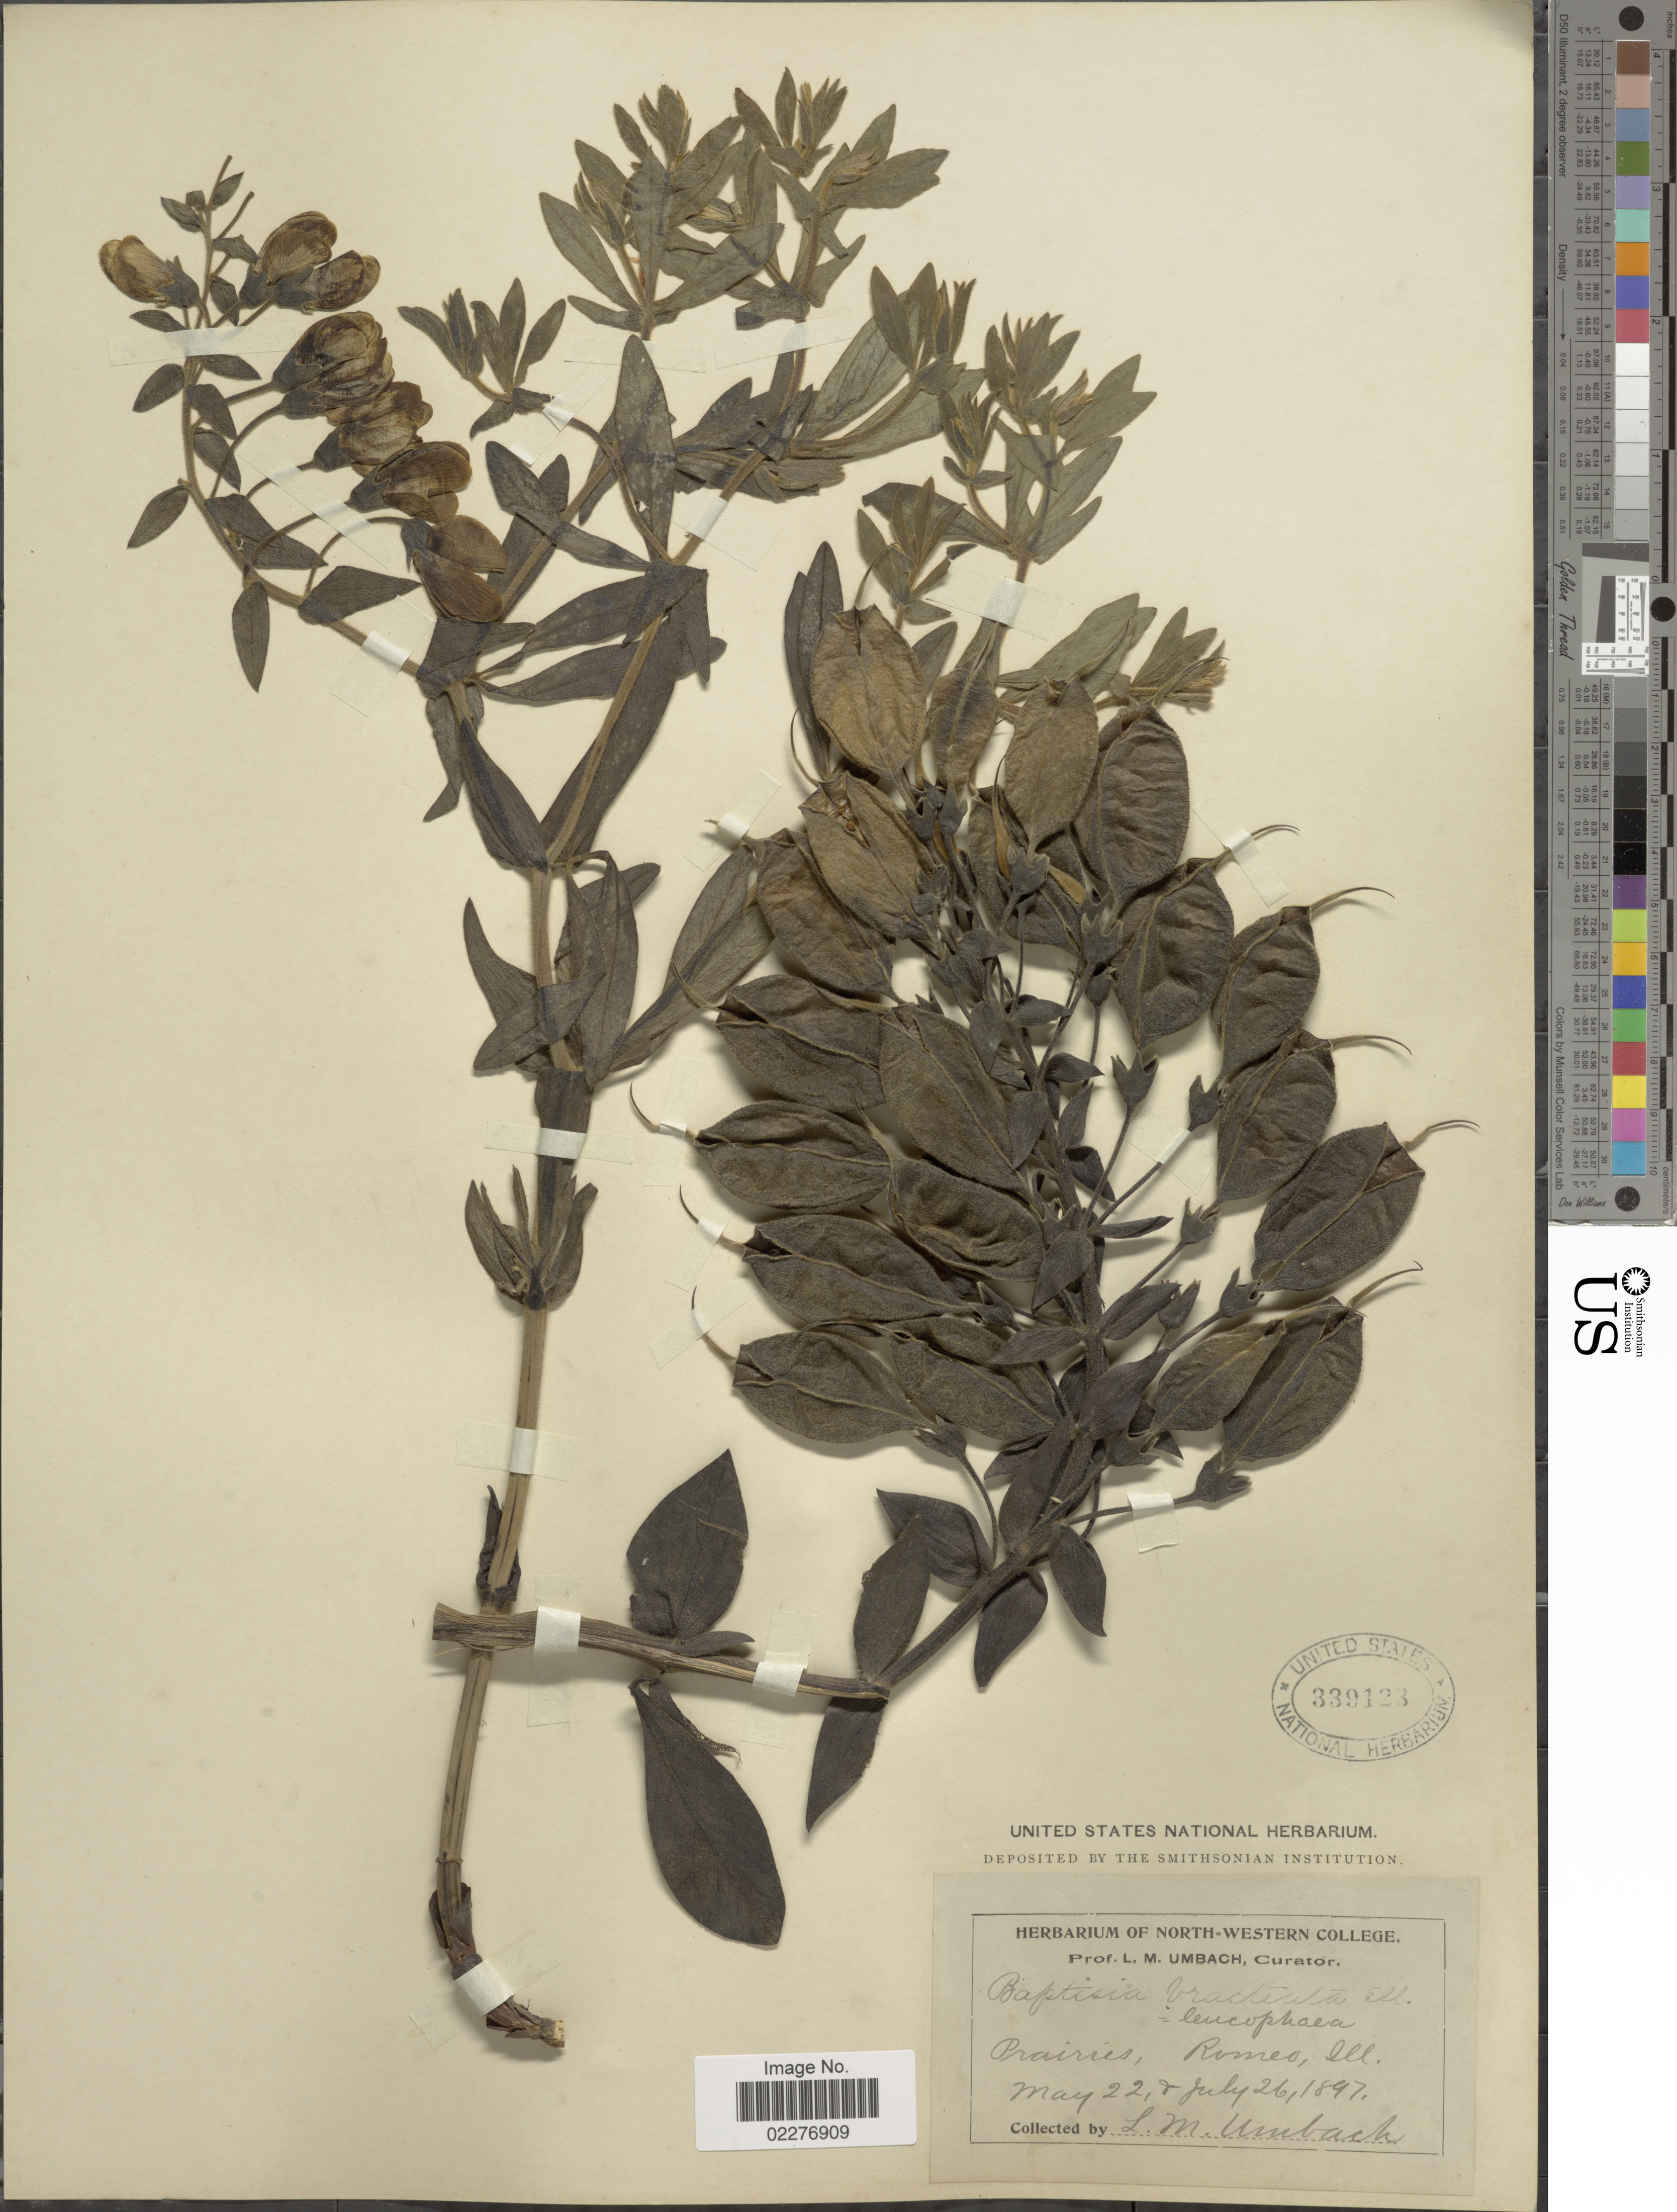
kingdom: Plantae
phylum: Tracheophyta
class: Magnoliopsida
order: Fabales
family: Fabaceae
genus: Baptisia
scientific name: Baptisia leucophaea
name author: Nutt.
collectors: L. M. Umbach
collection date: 1897-05-22/1897-07-26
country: United States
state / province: Illinois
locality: Prairies, Romeo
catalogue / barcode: US 339123